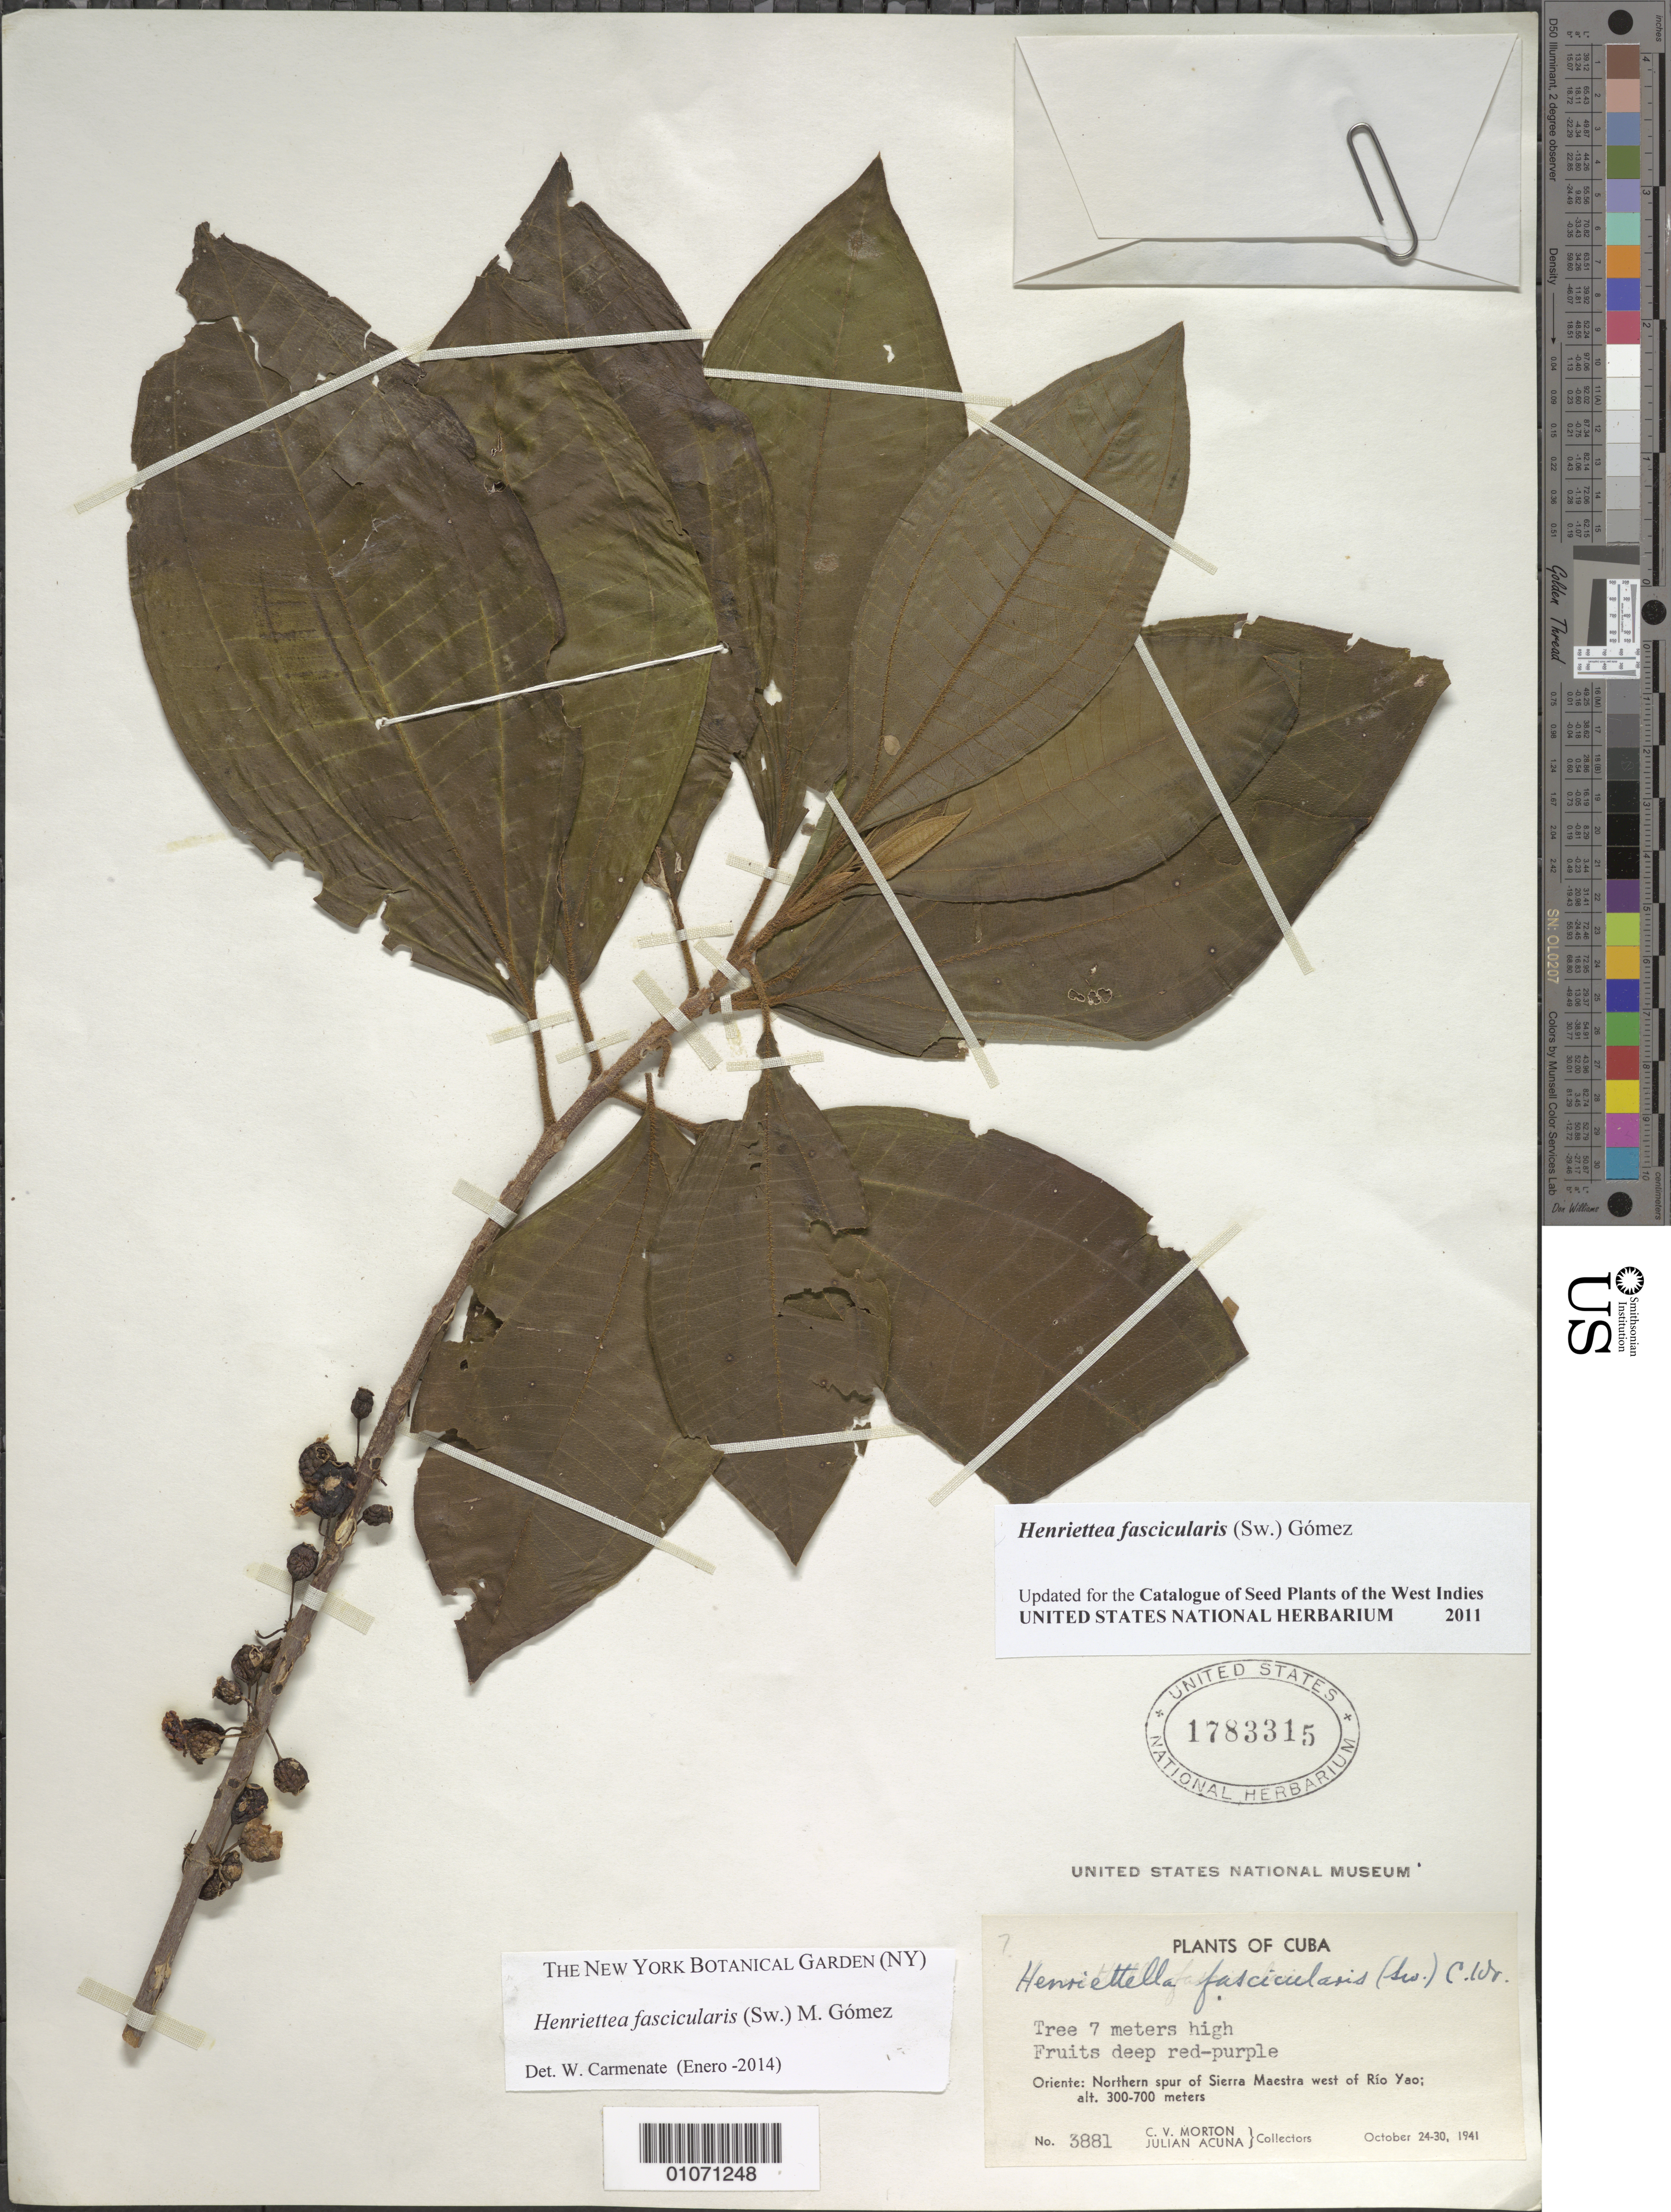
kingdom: Plantae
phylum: Tracheophyta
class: Magnoliopsida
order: Myrtales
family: Melastomataceae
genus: Henriettea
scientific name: Henriettea fascicularis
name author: (Sw.) M. Gómez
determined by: Carmenate, W.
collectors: C. V. Morton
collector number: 3881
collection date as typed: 24 Oct 1941 to 30 Oct 1941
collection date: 1941-10-24/1941-10-30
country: Cuba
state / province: Oriente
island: Cuba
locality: Sierra Maestra, northern spur, W of Río Yao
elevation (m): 300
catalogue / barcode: US 1783315